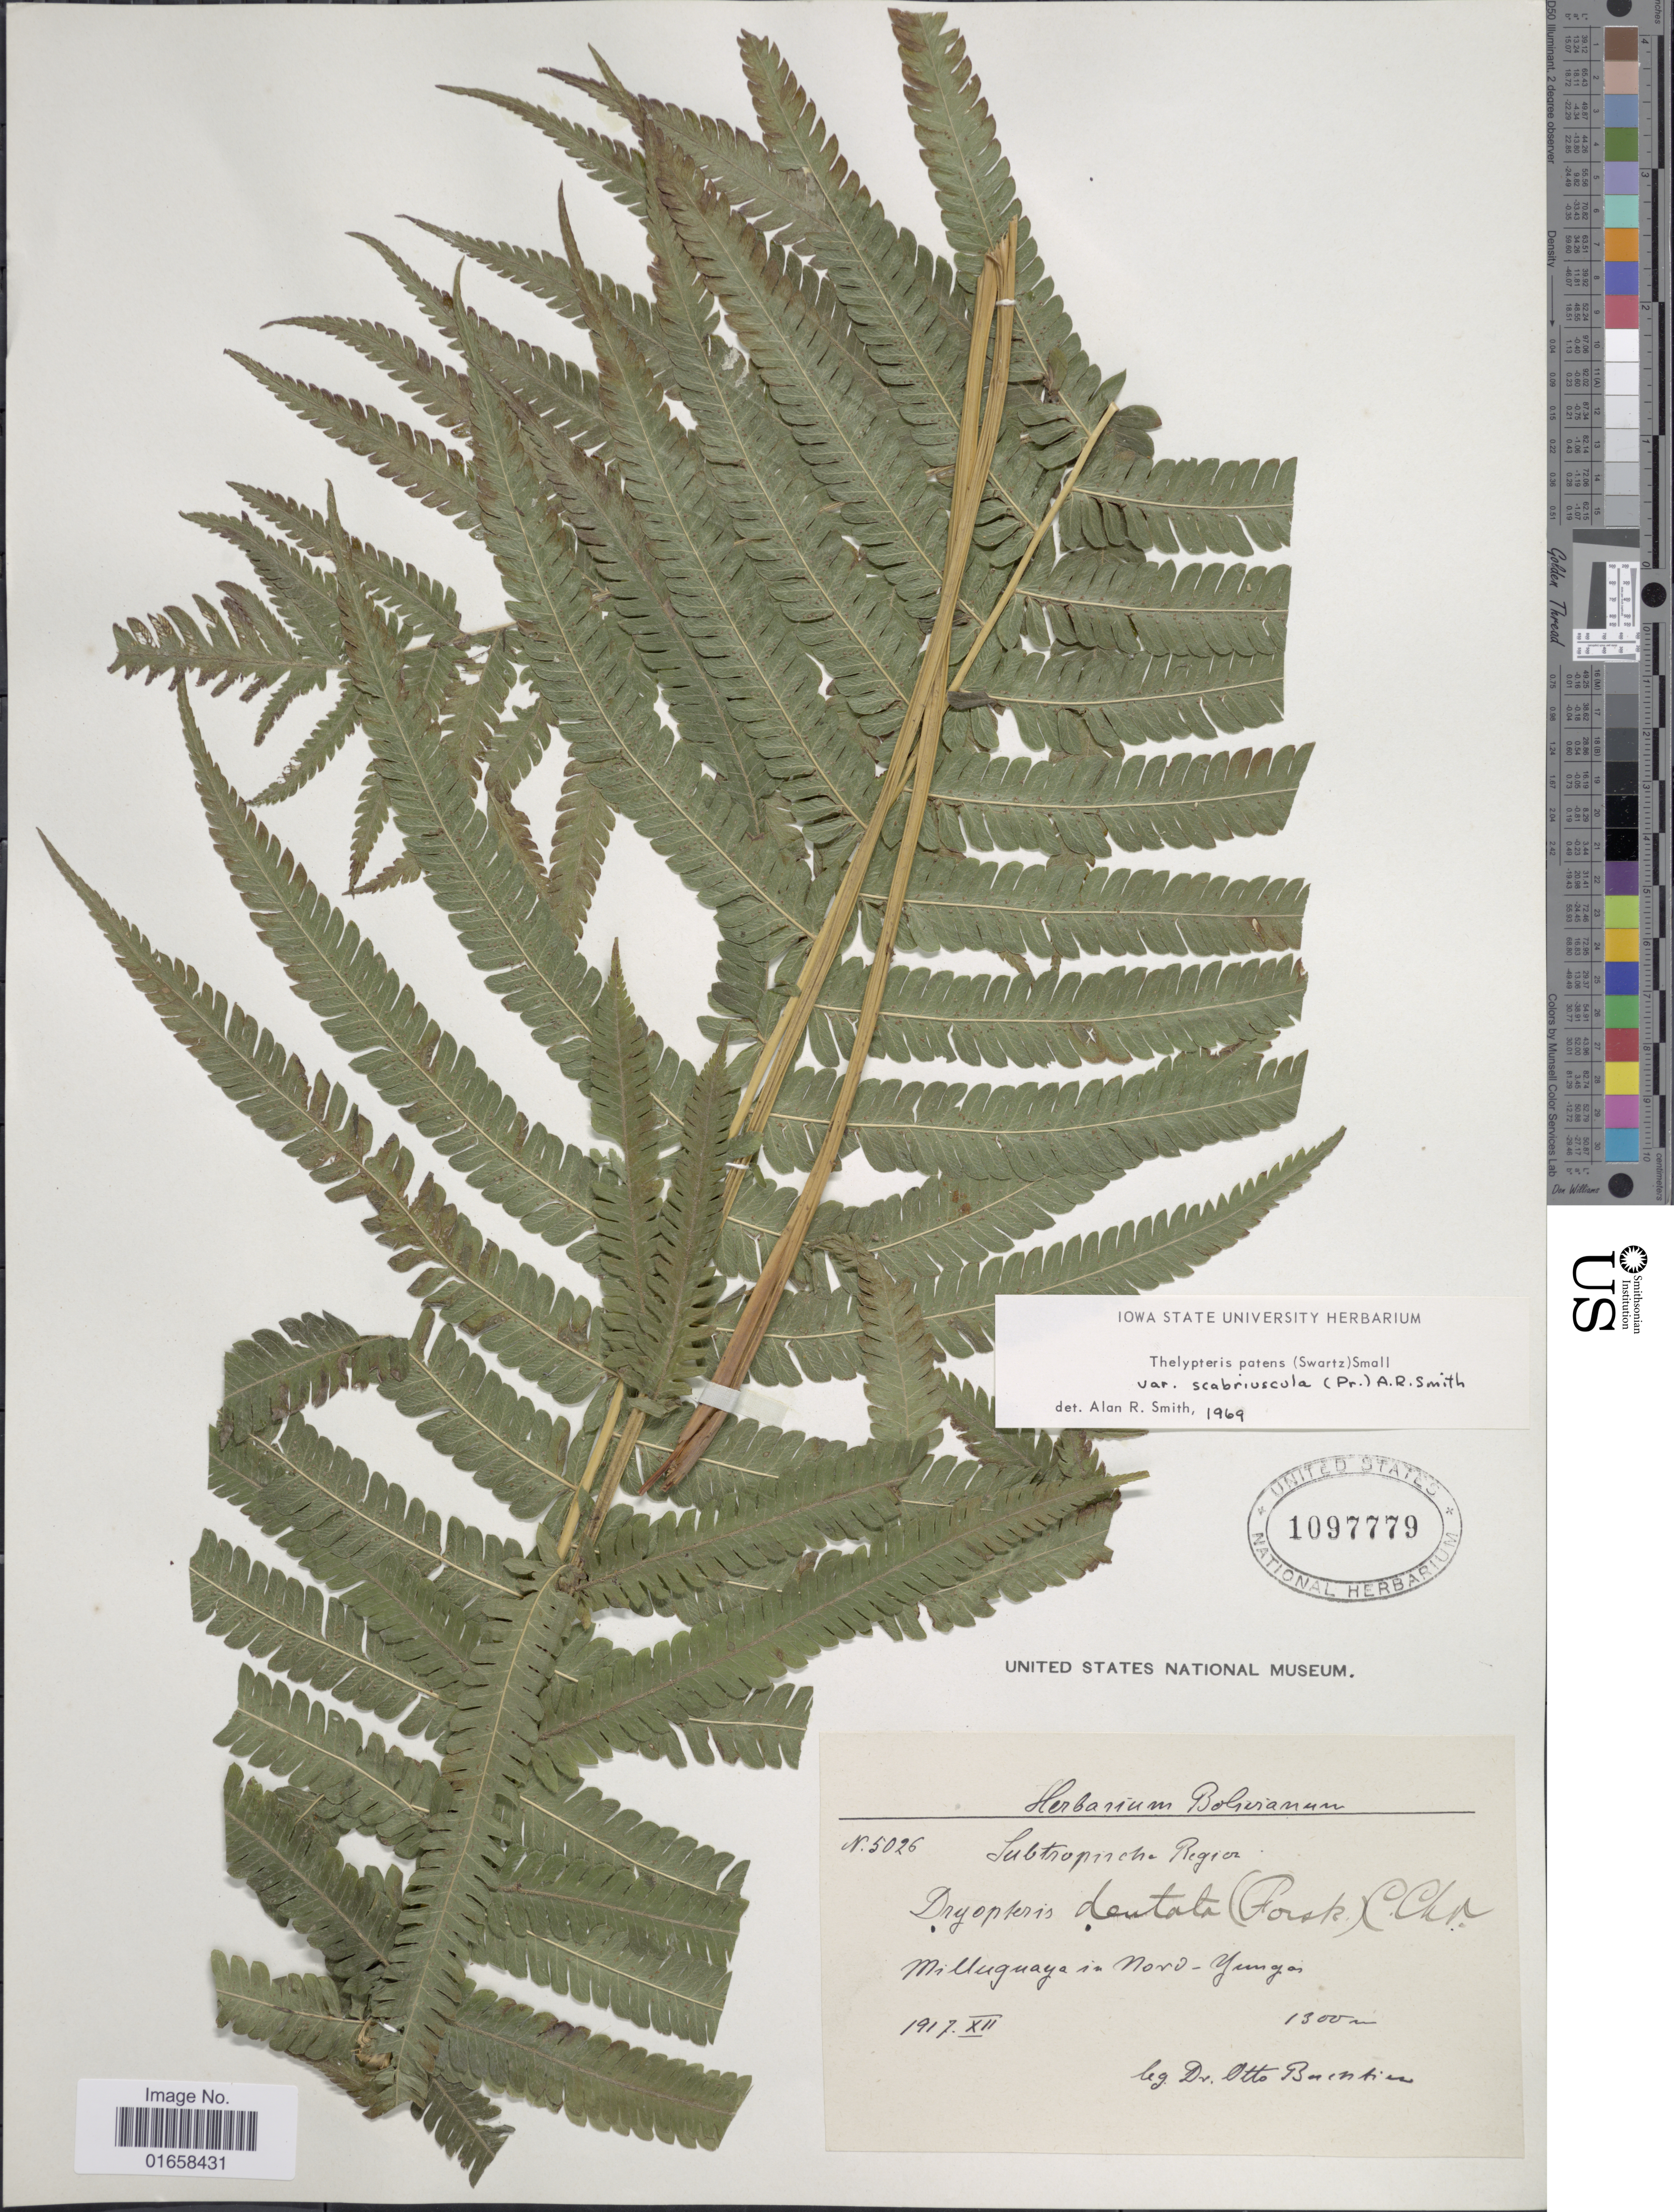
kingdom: Plantae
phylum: Tracheophyta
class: Polypodiopsida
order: Polypodiales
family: Thelypteridaceae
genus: Christella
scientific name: Christella patens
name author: (Sw.) Holttum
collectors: O. Buchtien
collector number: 5026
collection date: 1917-12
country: Bolivia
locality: Subtropische Region. Milengnaga in Nord-Yungas.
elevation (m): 1300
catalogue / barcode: US 1097779